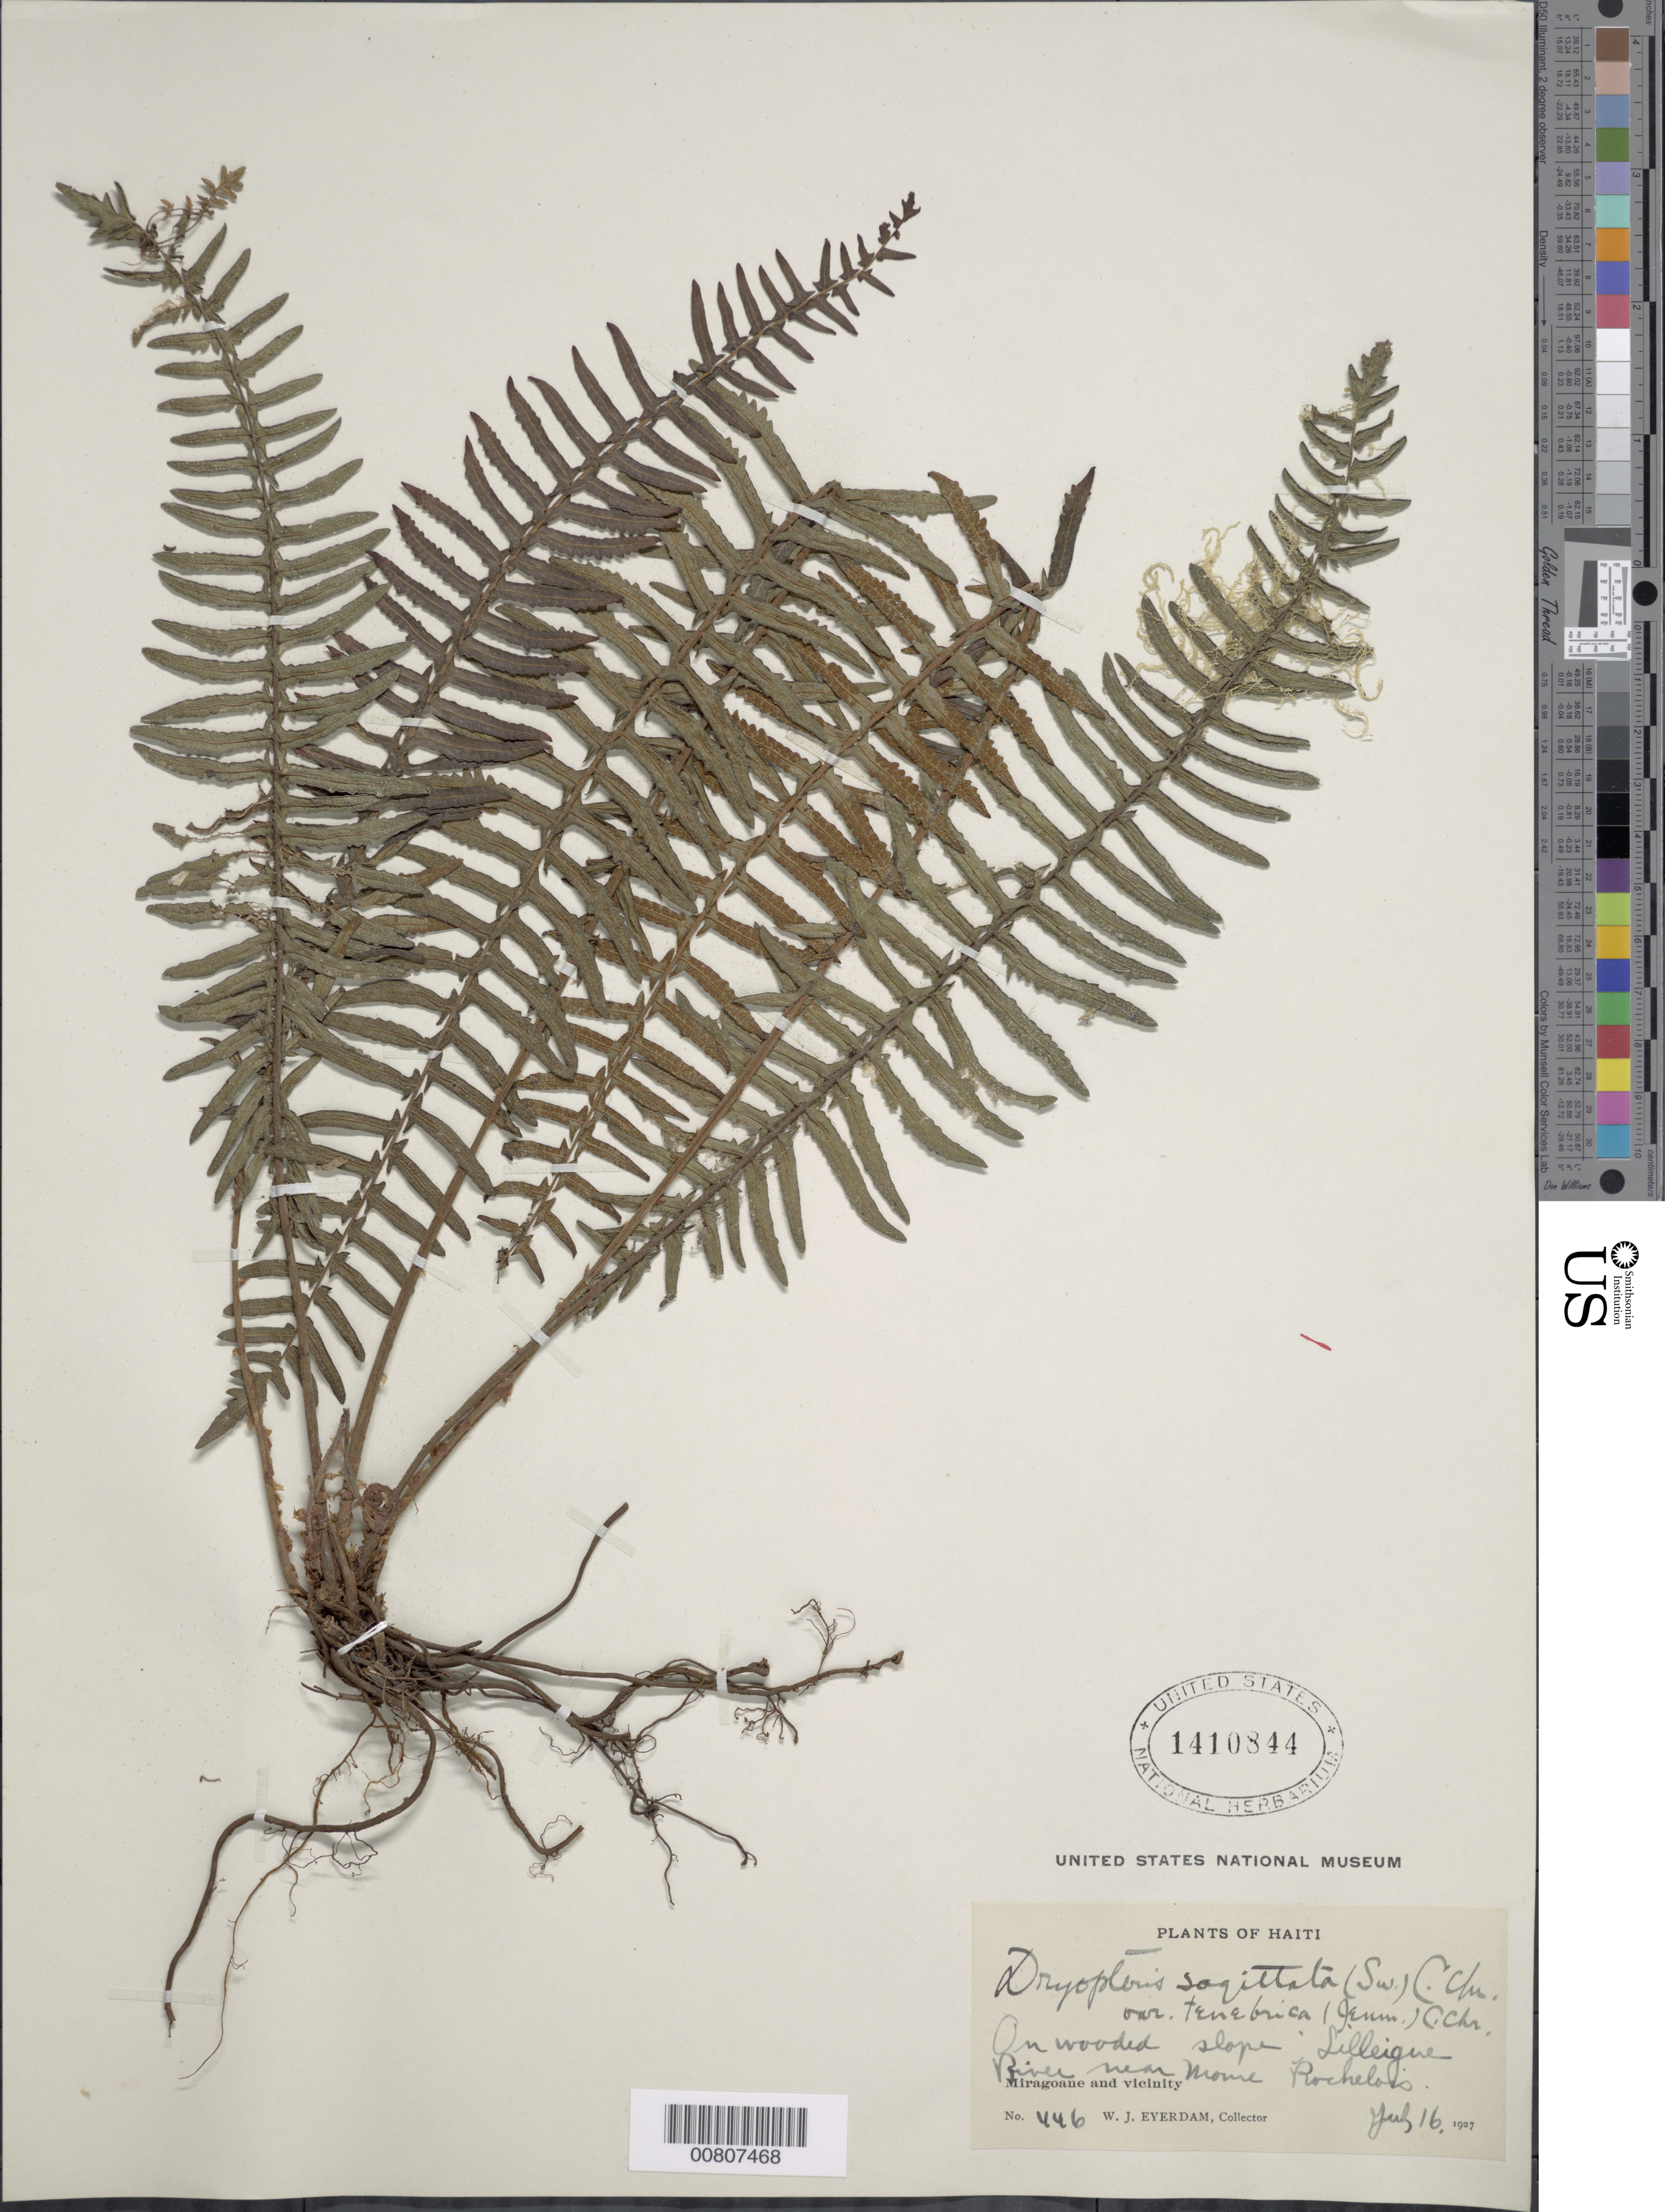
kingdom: Plantae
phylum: Tracheophyta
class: Polypodiopsida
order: Polypodiales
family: Thelypteridaceae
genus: Goniopteris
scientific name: Goniopteris sagittata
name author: (Sw.) Pic. Serm.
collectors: W. J. Eyerdam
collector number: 446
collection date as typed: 16 Jul 1927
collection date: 1927-07-16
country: Haiti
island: Hispaniola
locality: Miragoane vicinity, Lilleigne River, near Morne Rochelois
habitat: Wooded slope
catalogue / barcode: US 1410844